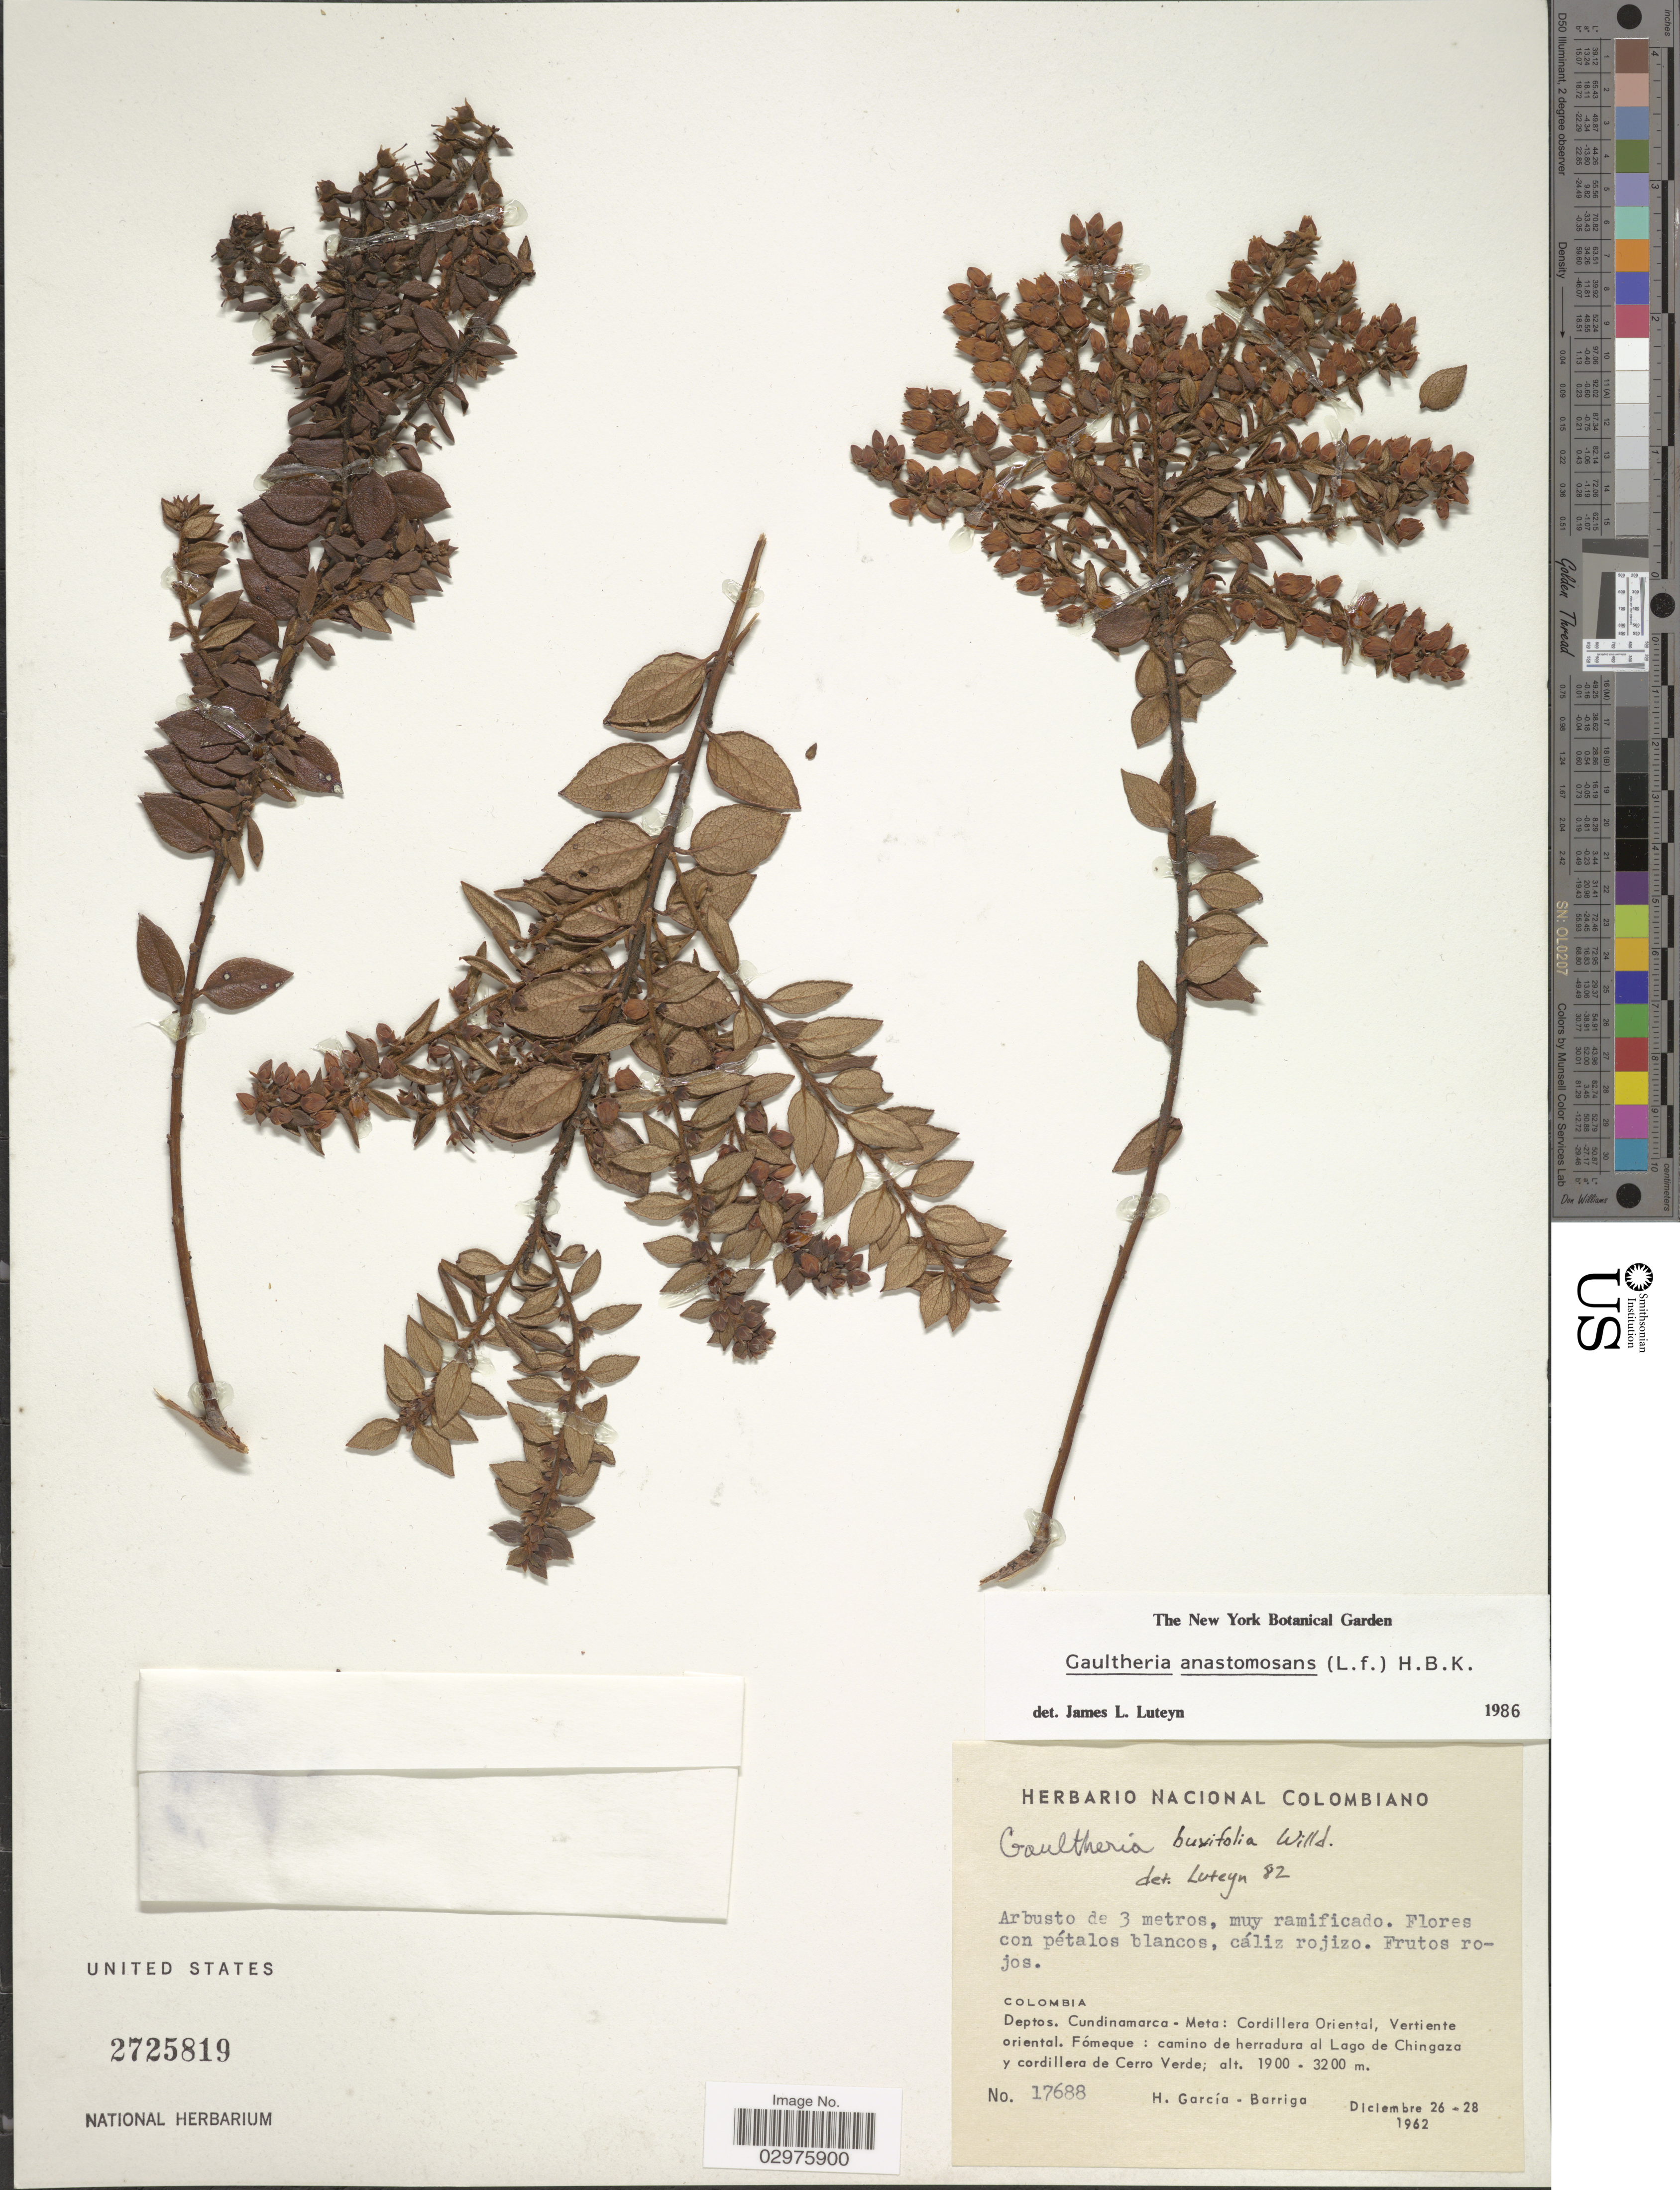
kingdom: Plantae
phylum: Tracheophyta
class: Magnoliopsida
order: Ericales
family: Ericaceae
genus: Gaultheria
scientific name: Gaultheria anastomosans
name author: (L. f.) Kunth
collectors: H. García Barriga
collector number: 17688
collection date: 1962-12-26/1962-12-28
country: Colombia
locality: Deptos. Cundinamarca - Meta: Cordillera Oriental, Vertiente oriental. Fómeque : camino de herradura al Lago de Chingaza y cordillera de Cerro Verde.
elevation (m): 1900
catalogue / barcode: US 2725819